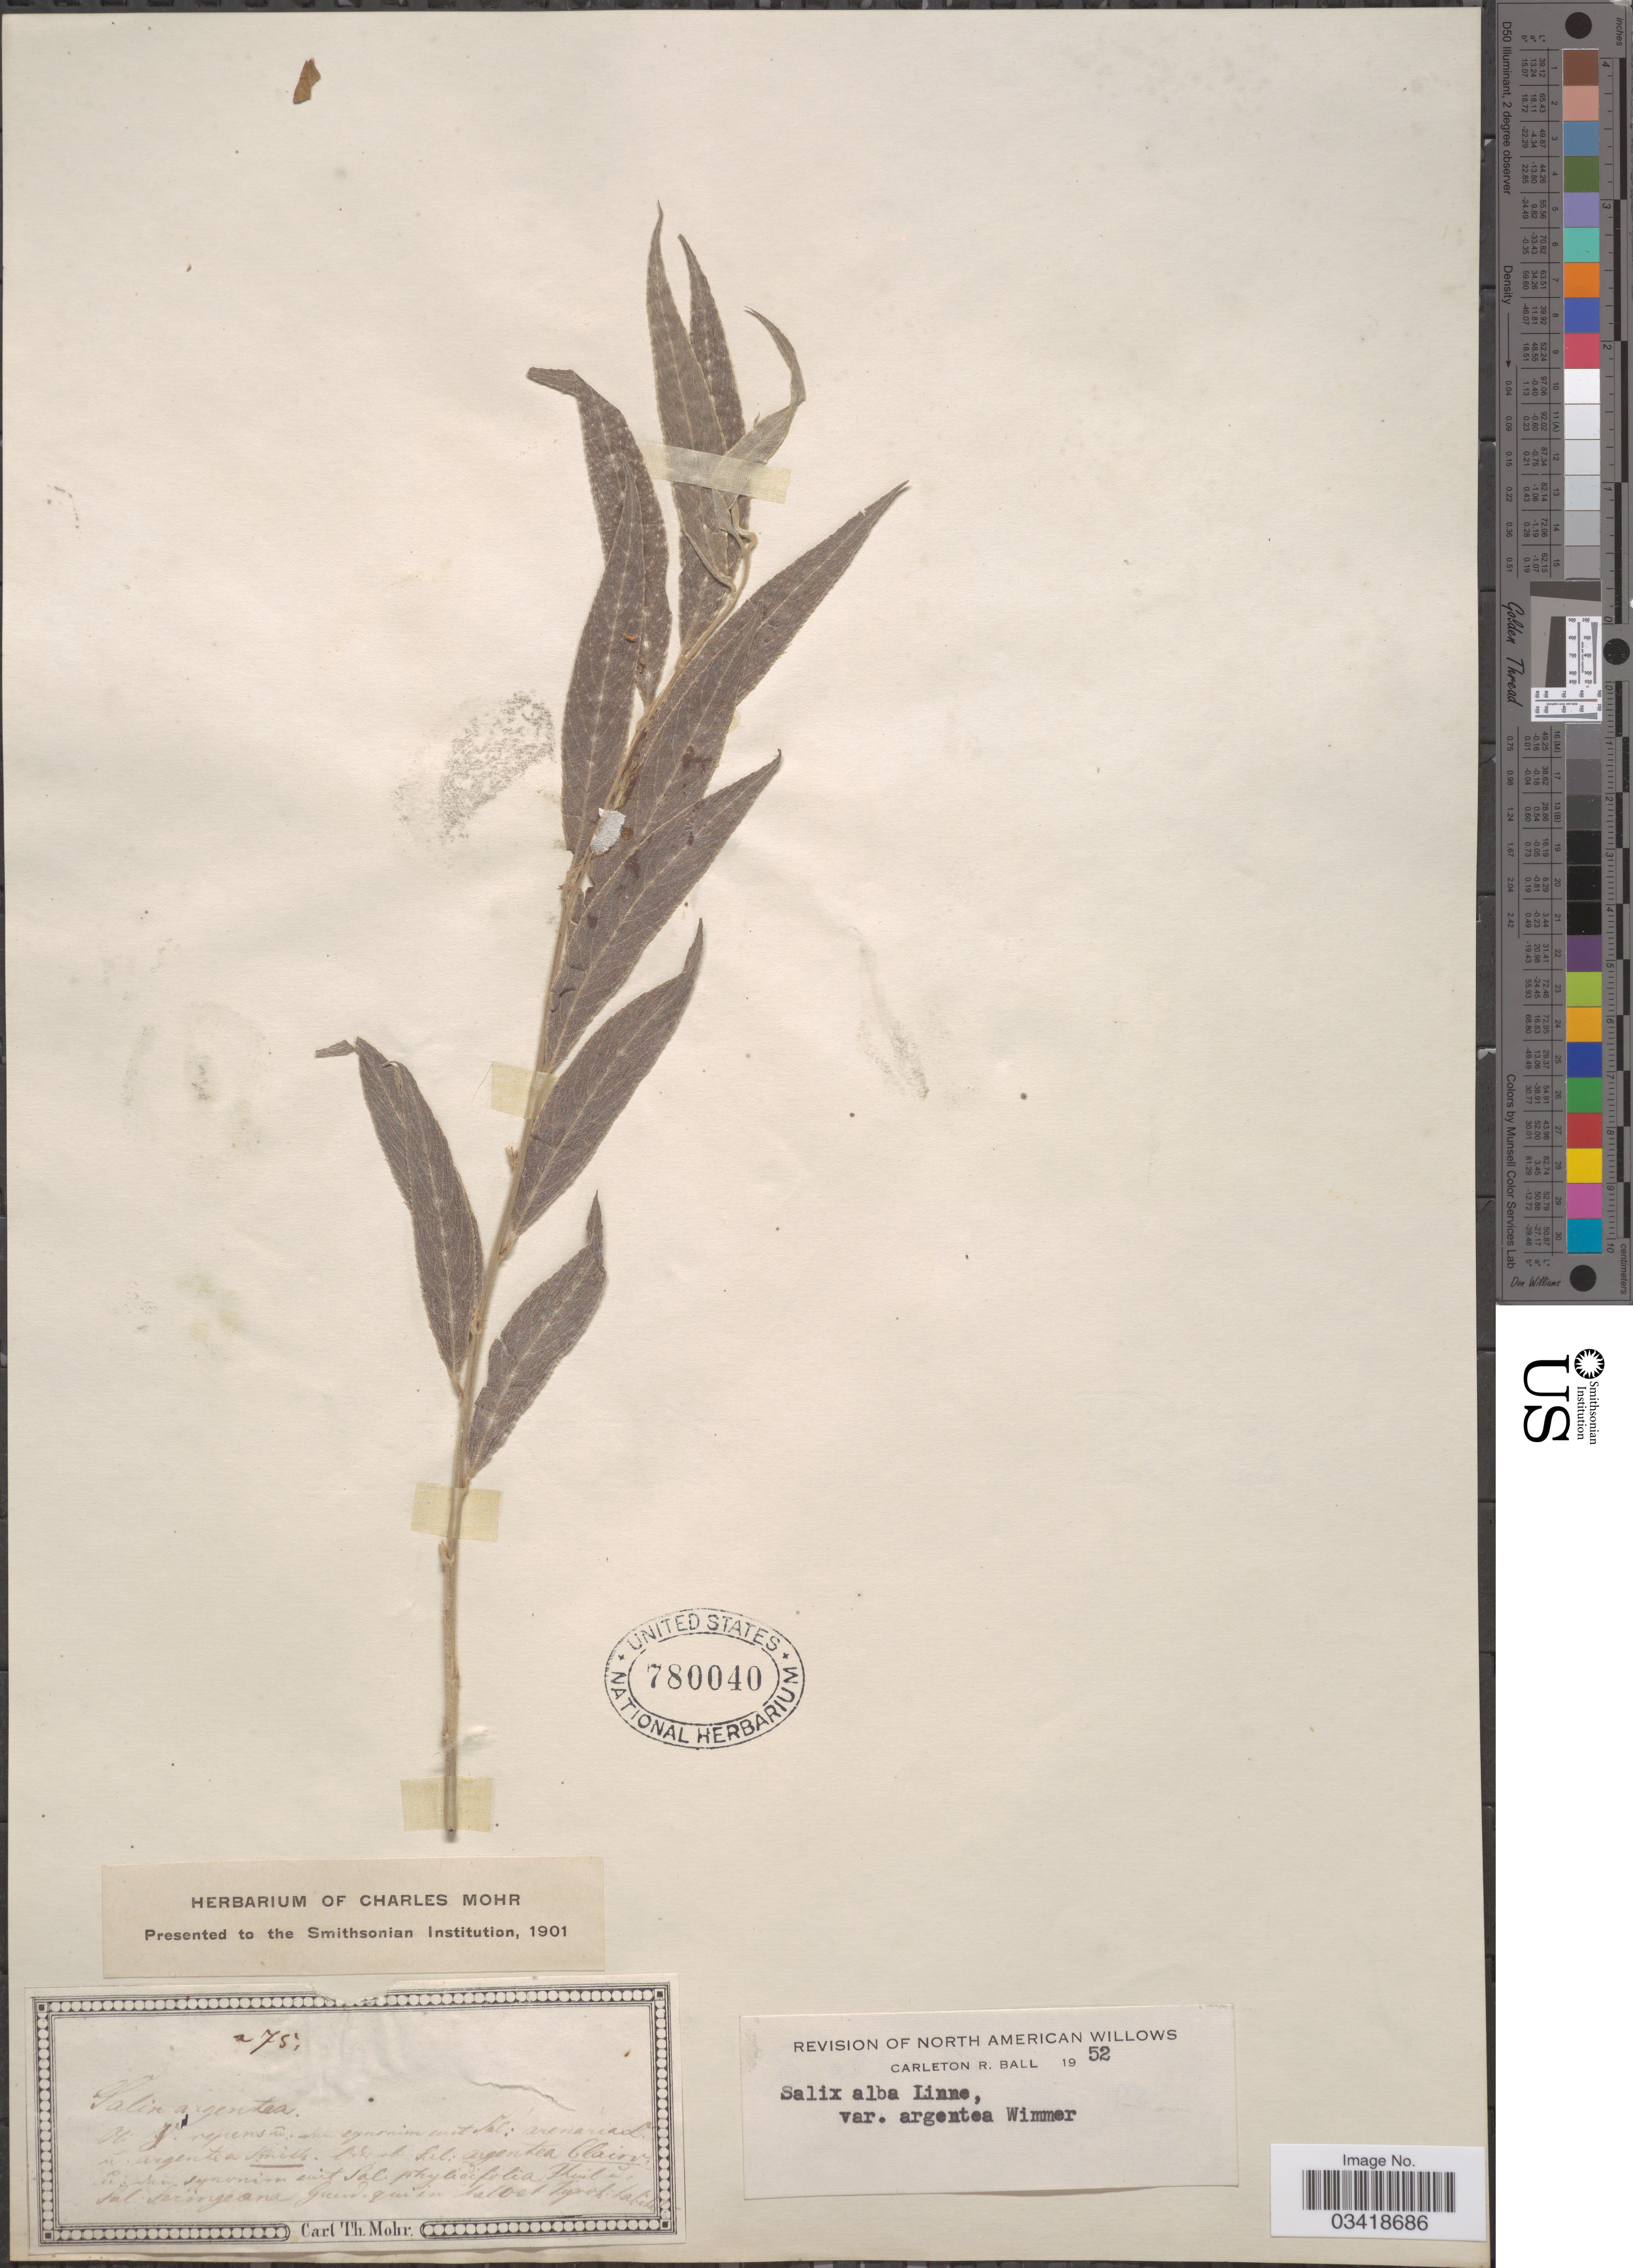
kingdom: Plantae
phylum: Tracheophyta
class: Magnoliopsida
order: Malpighiales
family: Salicaceae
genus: Salix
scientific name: Salix alba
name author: L.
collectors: C. T. Mohr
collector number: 75?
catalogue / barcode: US 780040